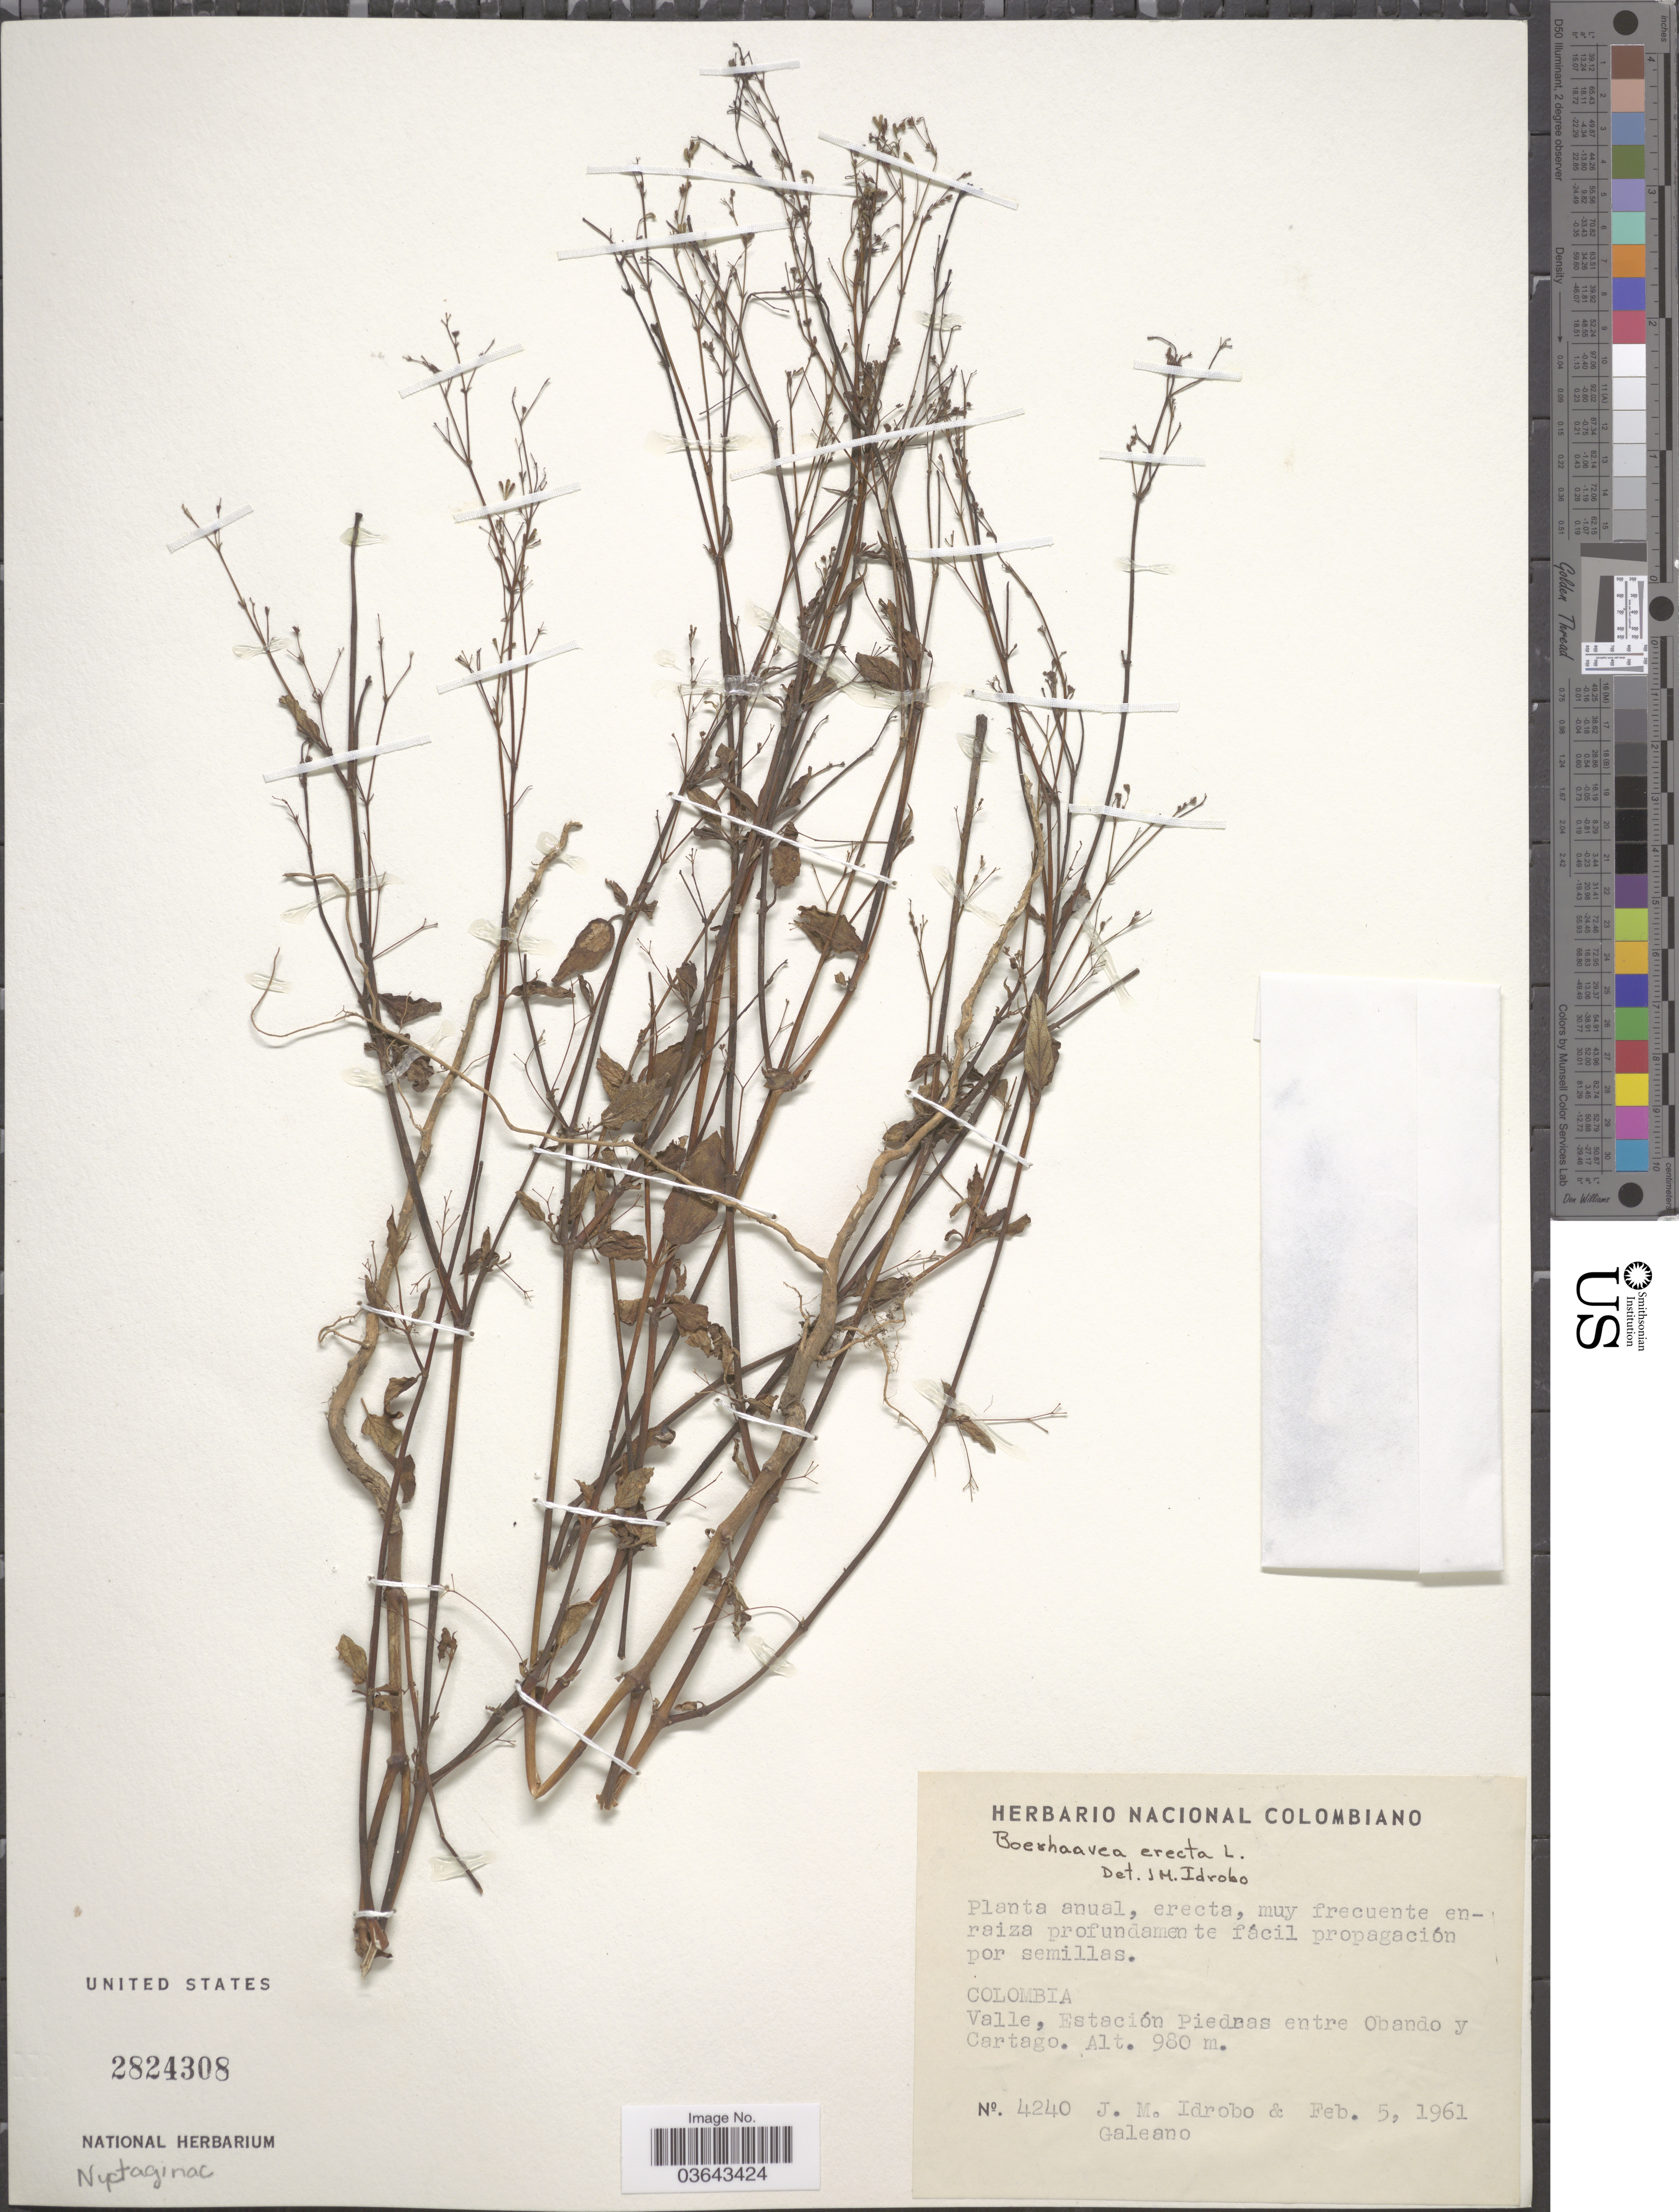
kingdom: Plantae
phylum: Tracheophyta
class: Magnoliopsida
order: Caryophyllales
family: Nyctaginaceae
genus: Boerhavia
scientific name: Boerhavia erecta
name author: L.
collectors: J. M. Idrobo & -. Galeano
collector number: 4240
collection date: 1961-02-05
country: Colombia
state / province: Valle del Cauca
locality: Valle, Estación Piedras entre Obando y Cartago.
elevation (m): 980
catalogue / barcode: US 2824308